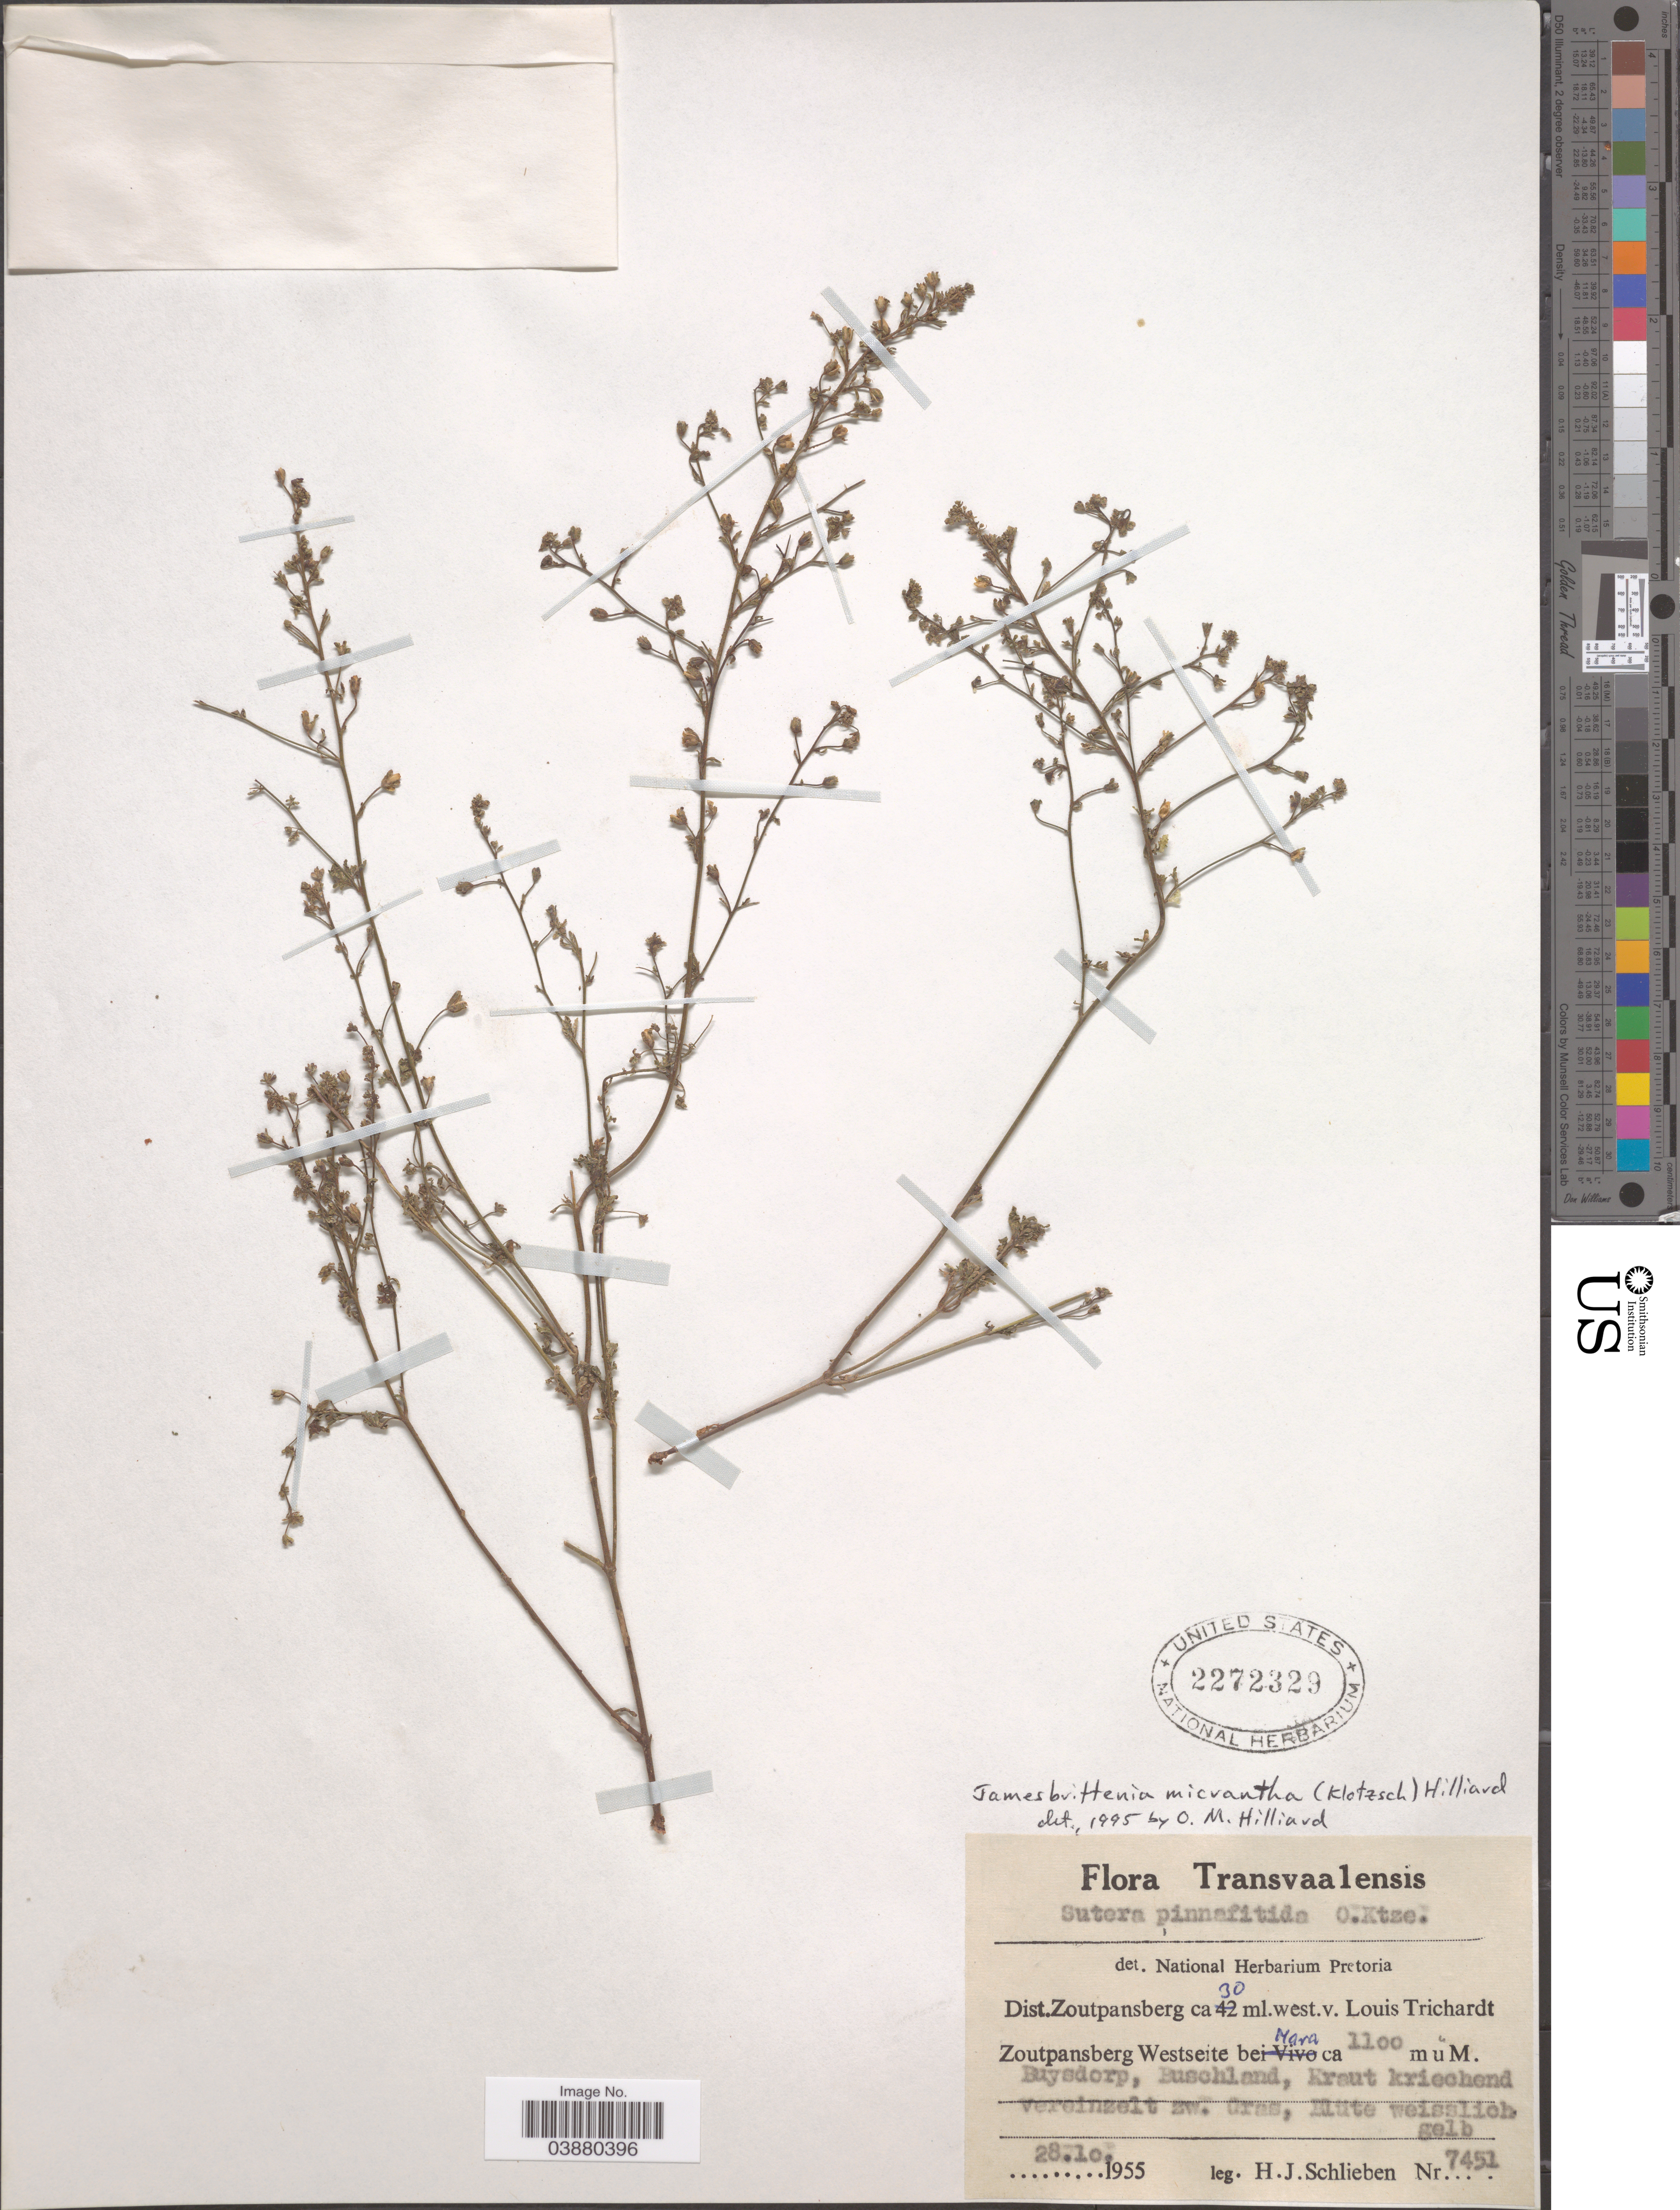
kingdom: Plantae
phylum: Tracheophyta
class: Magnoliopsida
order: Lamiales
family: Scrophulariaceae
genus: Jamesbrittenia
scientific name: Jamesbrittenia micrantha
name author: (Klotzsch) Hilliard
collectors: H. J. Schlieben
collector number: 7451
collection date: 1955-10-28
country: South Africa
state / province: Limpopo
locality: Transvaalensis. Dist. Zoutpansberg ca 30 ml.west.v. Louis Trichardt Zoutpansberg Westseite bei Mara.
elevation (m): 1100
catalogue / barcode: US 2272329